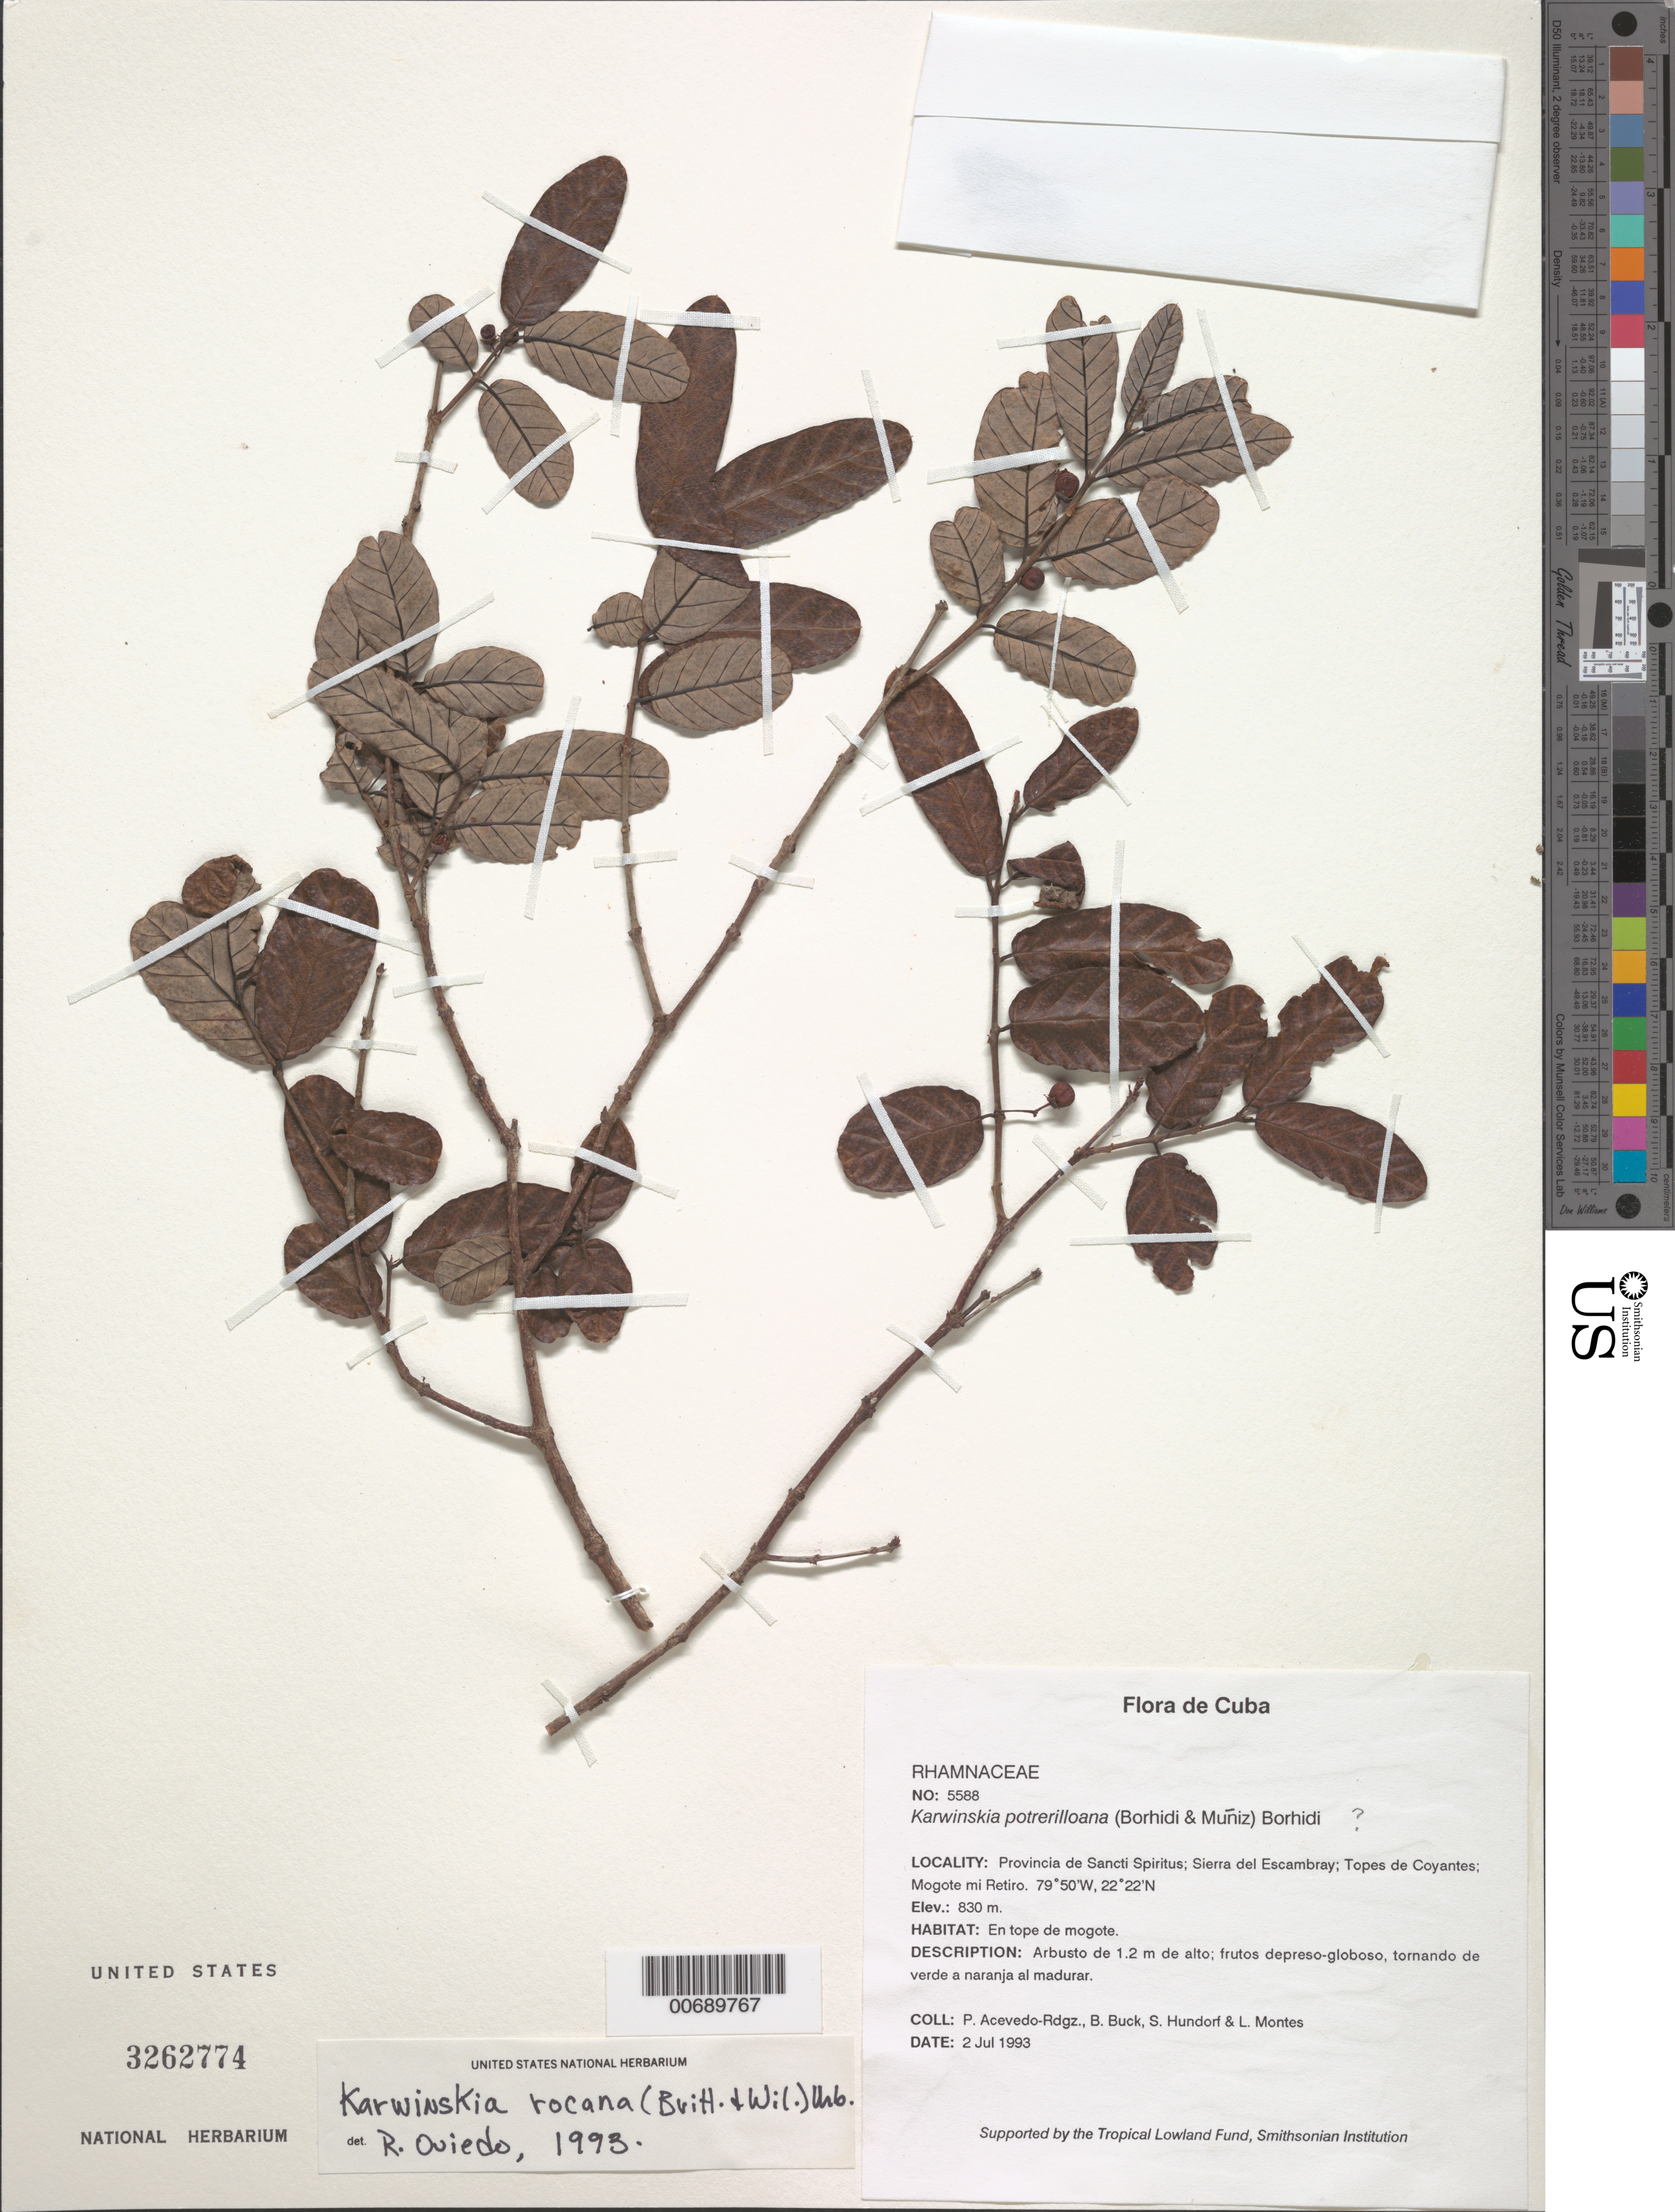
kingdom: Plantae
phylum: Tracheophyta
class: Magnoliopsida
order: Rosales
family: Rhamnaceae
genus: Karwinskia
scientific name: Karwinskia rocana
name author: (Britton & P. Wilson) Urb.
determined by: Oviedo, R.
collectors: P. Acevedo-Rodr., B. Buck, S. Hundorf & L. Montes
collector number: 5588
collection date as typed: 02 Jul 1993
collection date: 1993-07-02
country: Cuba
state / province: Sancti Spiritus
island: Cuba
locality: Sierra del Escambray; Topes de Coyantes; Mogote mi Retiro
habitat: En tope de mogote.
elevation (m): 830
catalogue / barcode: US 3262774